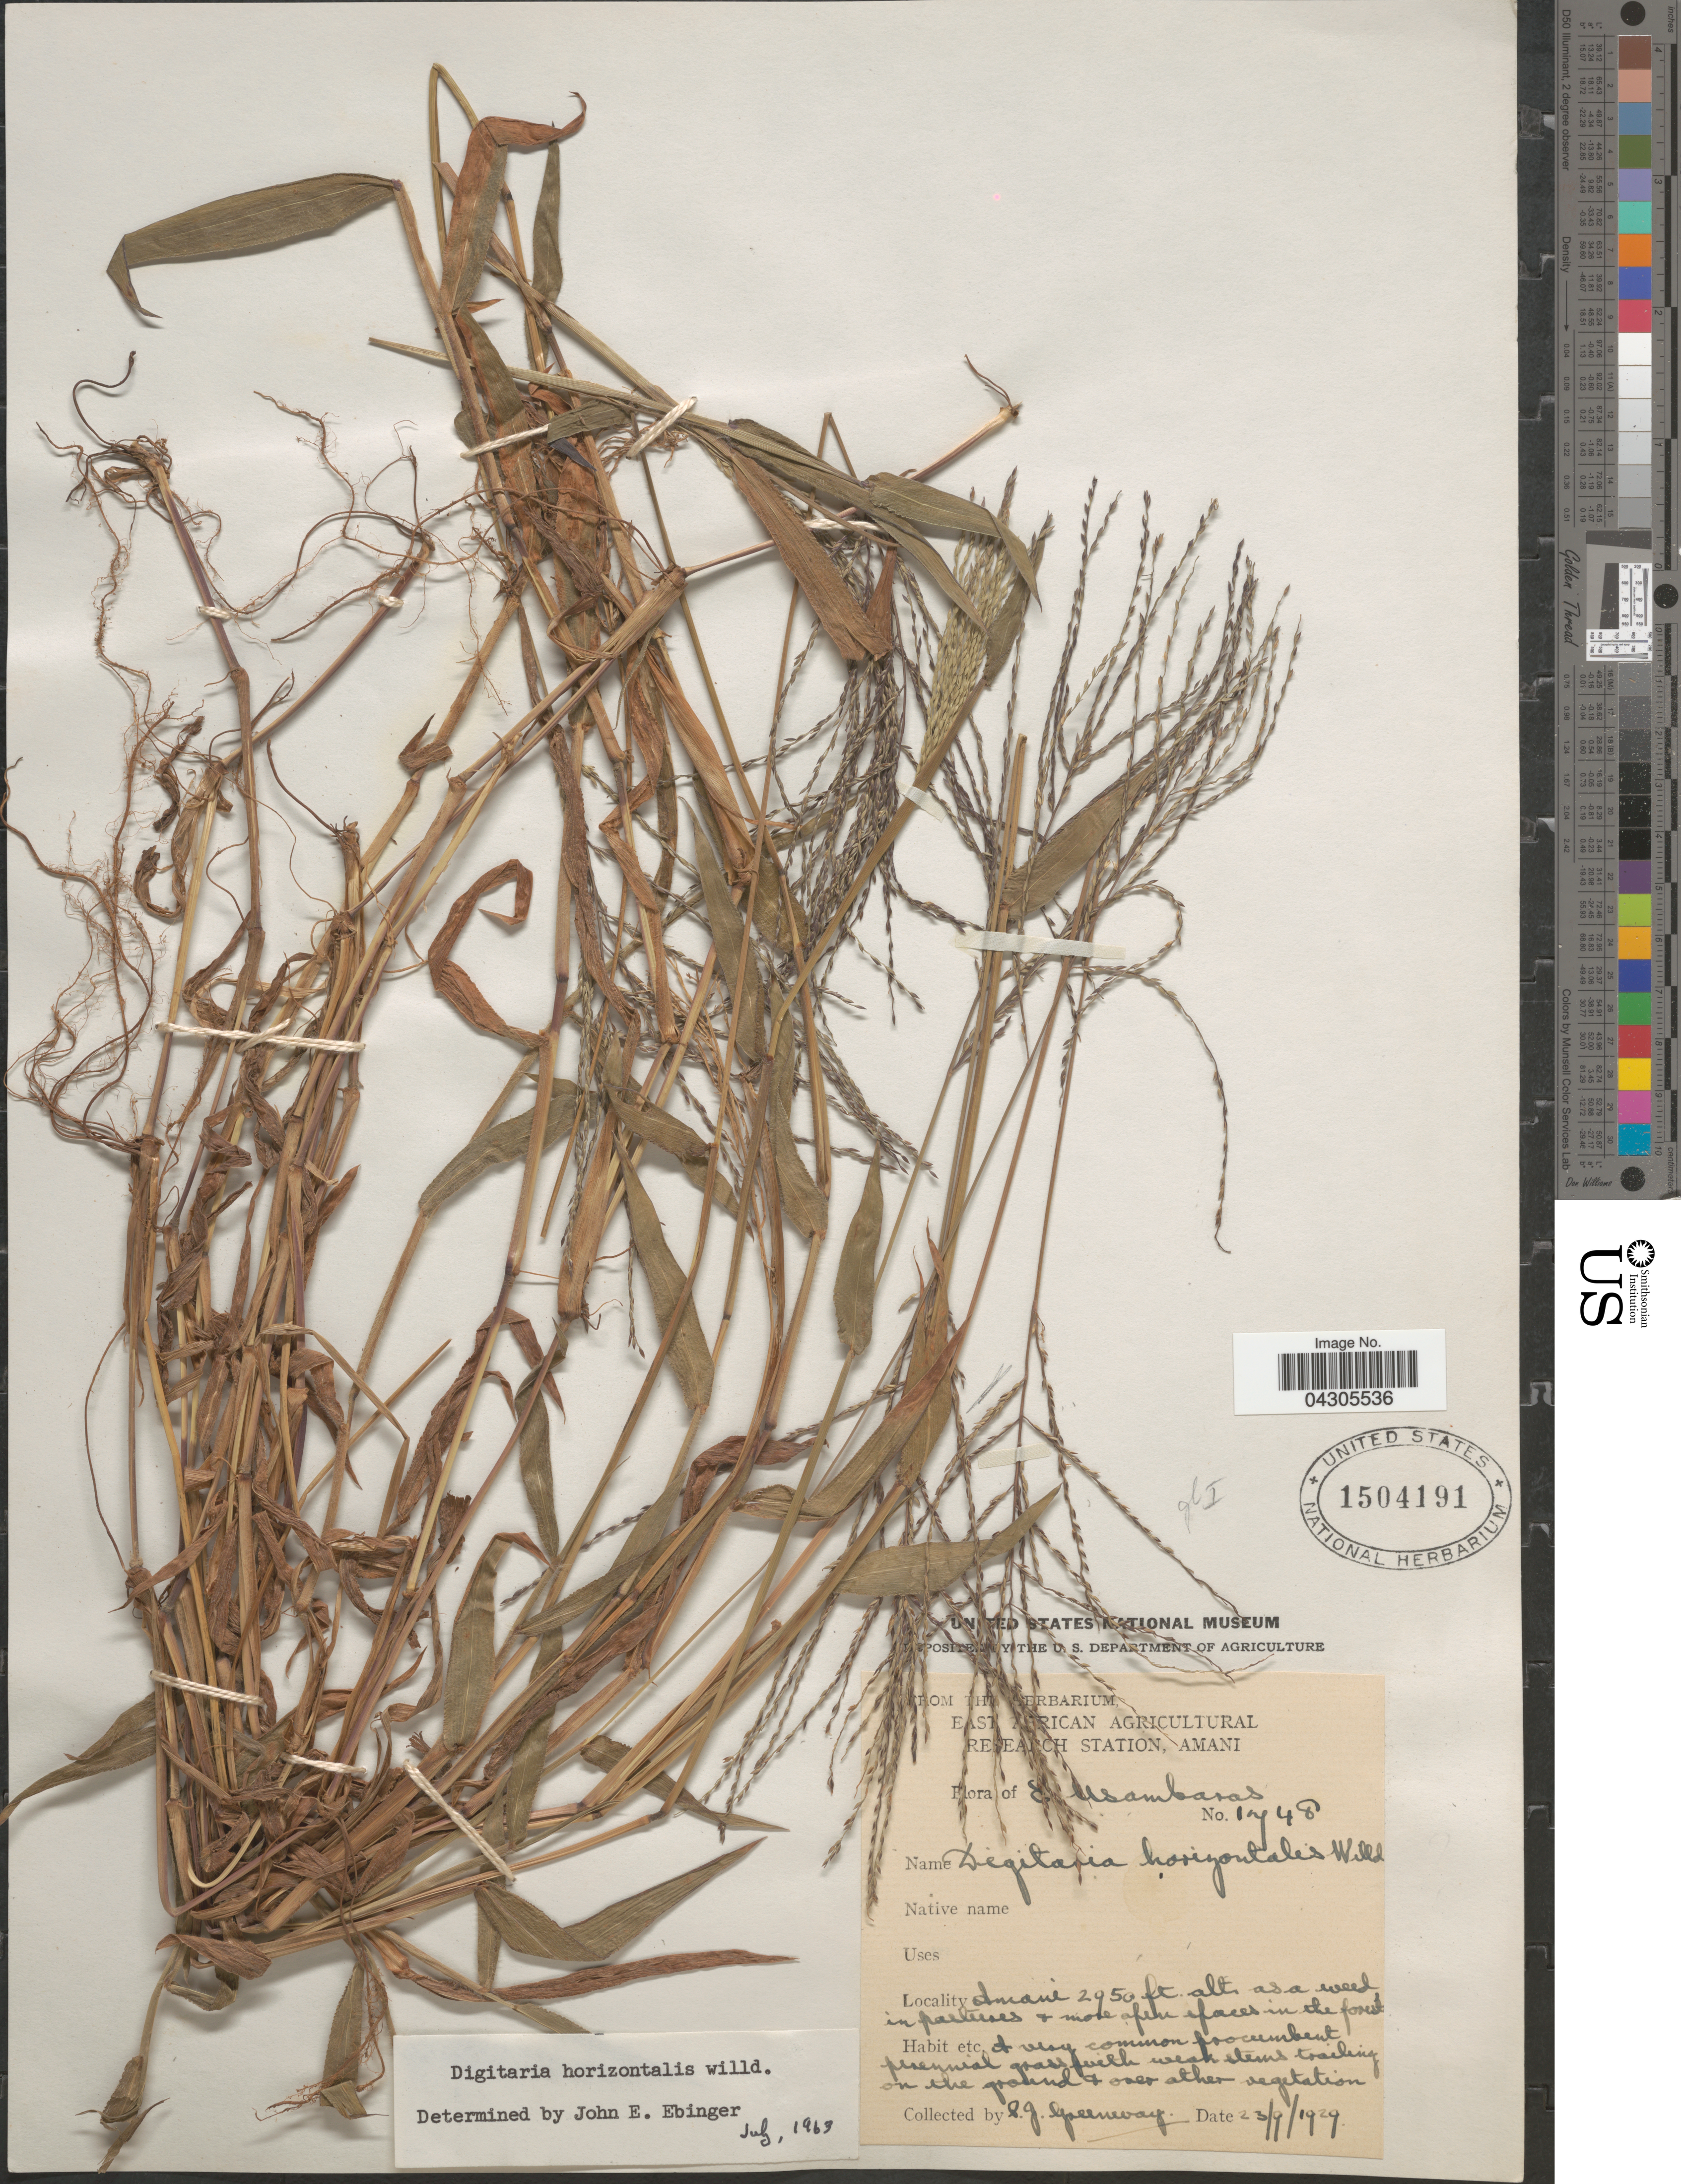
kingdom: Plantae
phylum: Tracheophyta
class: Liliopsida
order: Poales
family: Poaceae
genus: Digitaria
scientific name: Digitaria horizontalis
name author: Willd.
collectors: P. J. Greenway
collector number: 1748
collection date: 1929-09-23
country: Tanzania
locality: [illegible text] Usambaras. Imani.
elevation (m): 899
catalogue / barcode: US 1504191